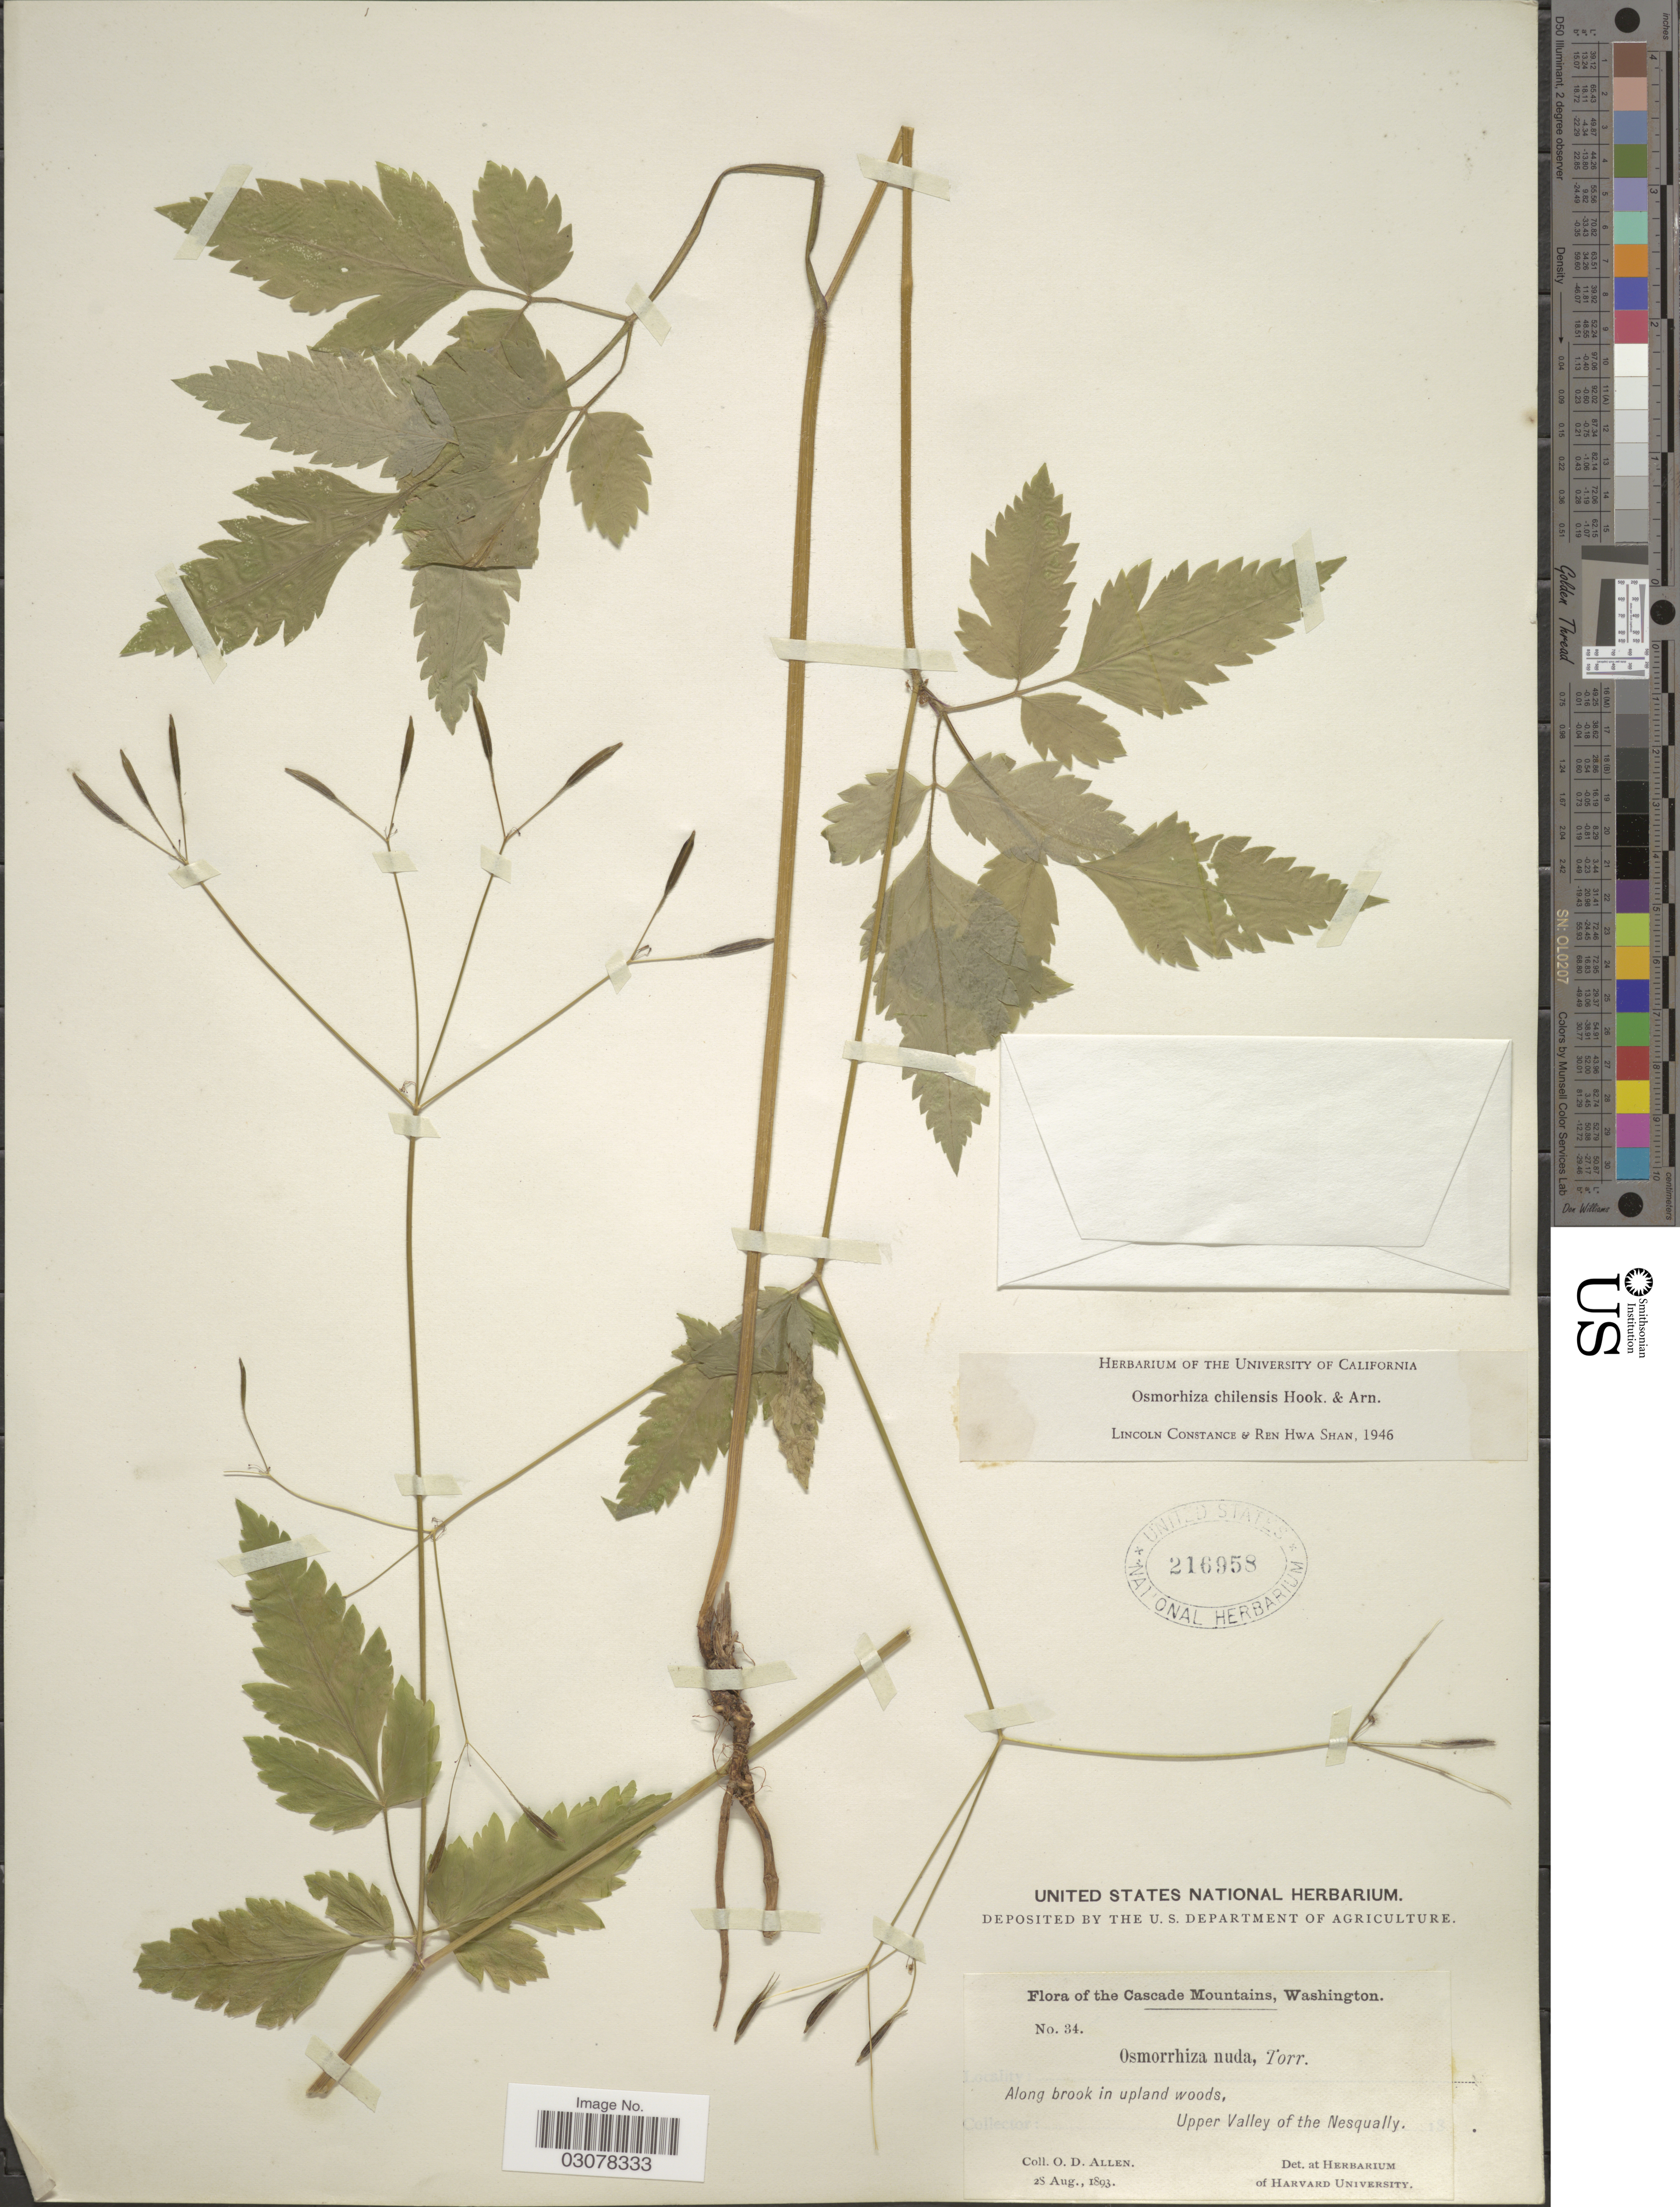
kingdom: Plantae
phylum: Tracheophyta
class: Magnoliopsida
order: Apiales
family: Apiaceae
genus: Osmorhiza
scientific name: Osmorhiza chilensis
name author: Hook. & Arn.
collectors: O. D. Allen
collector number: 34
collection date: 1893-08-28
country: United States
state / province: Washington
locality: Cascade Mountains. Along brook in upland woods, Upper Valley of the Nesqually.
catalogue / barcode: US 216958